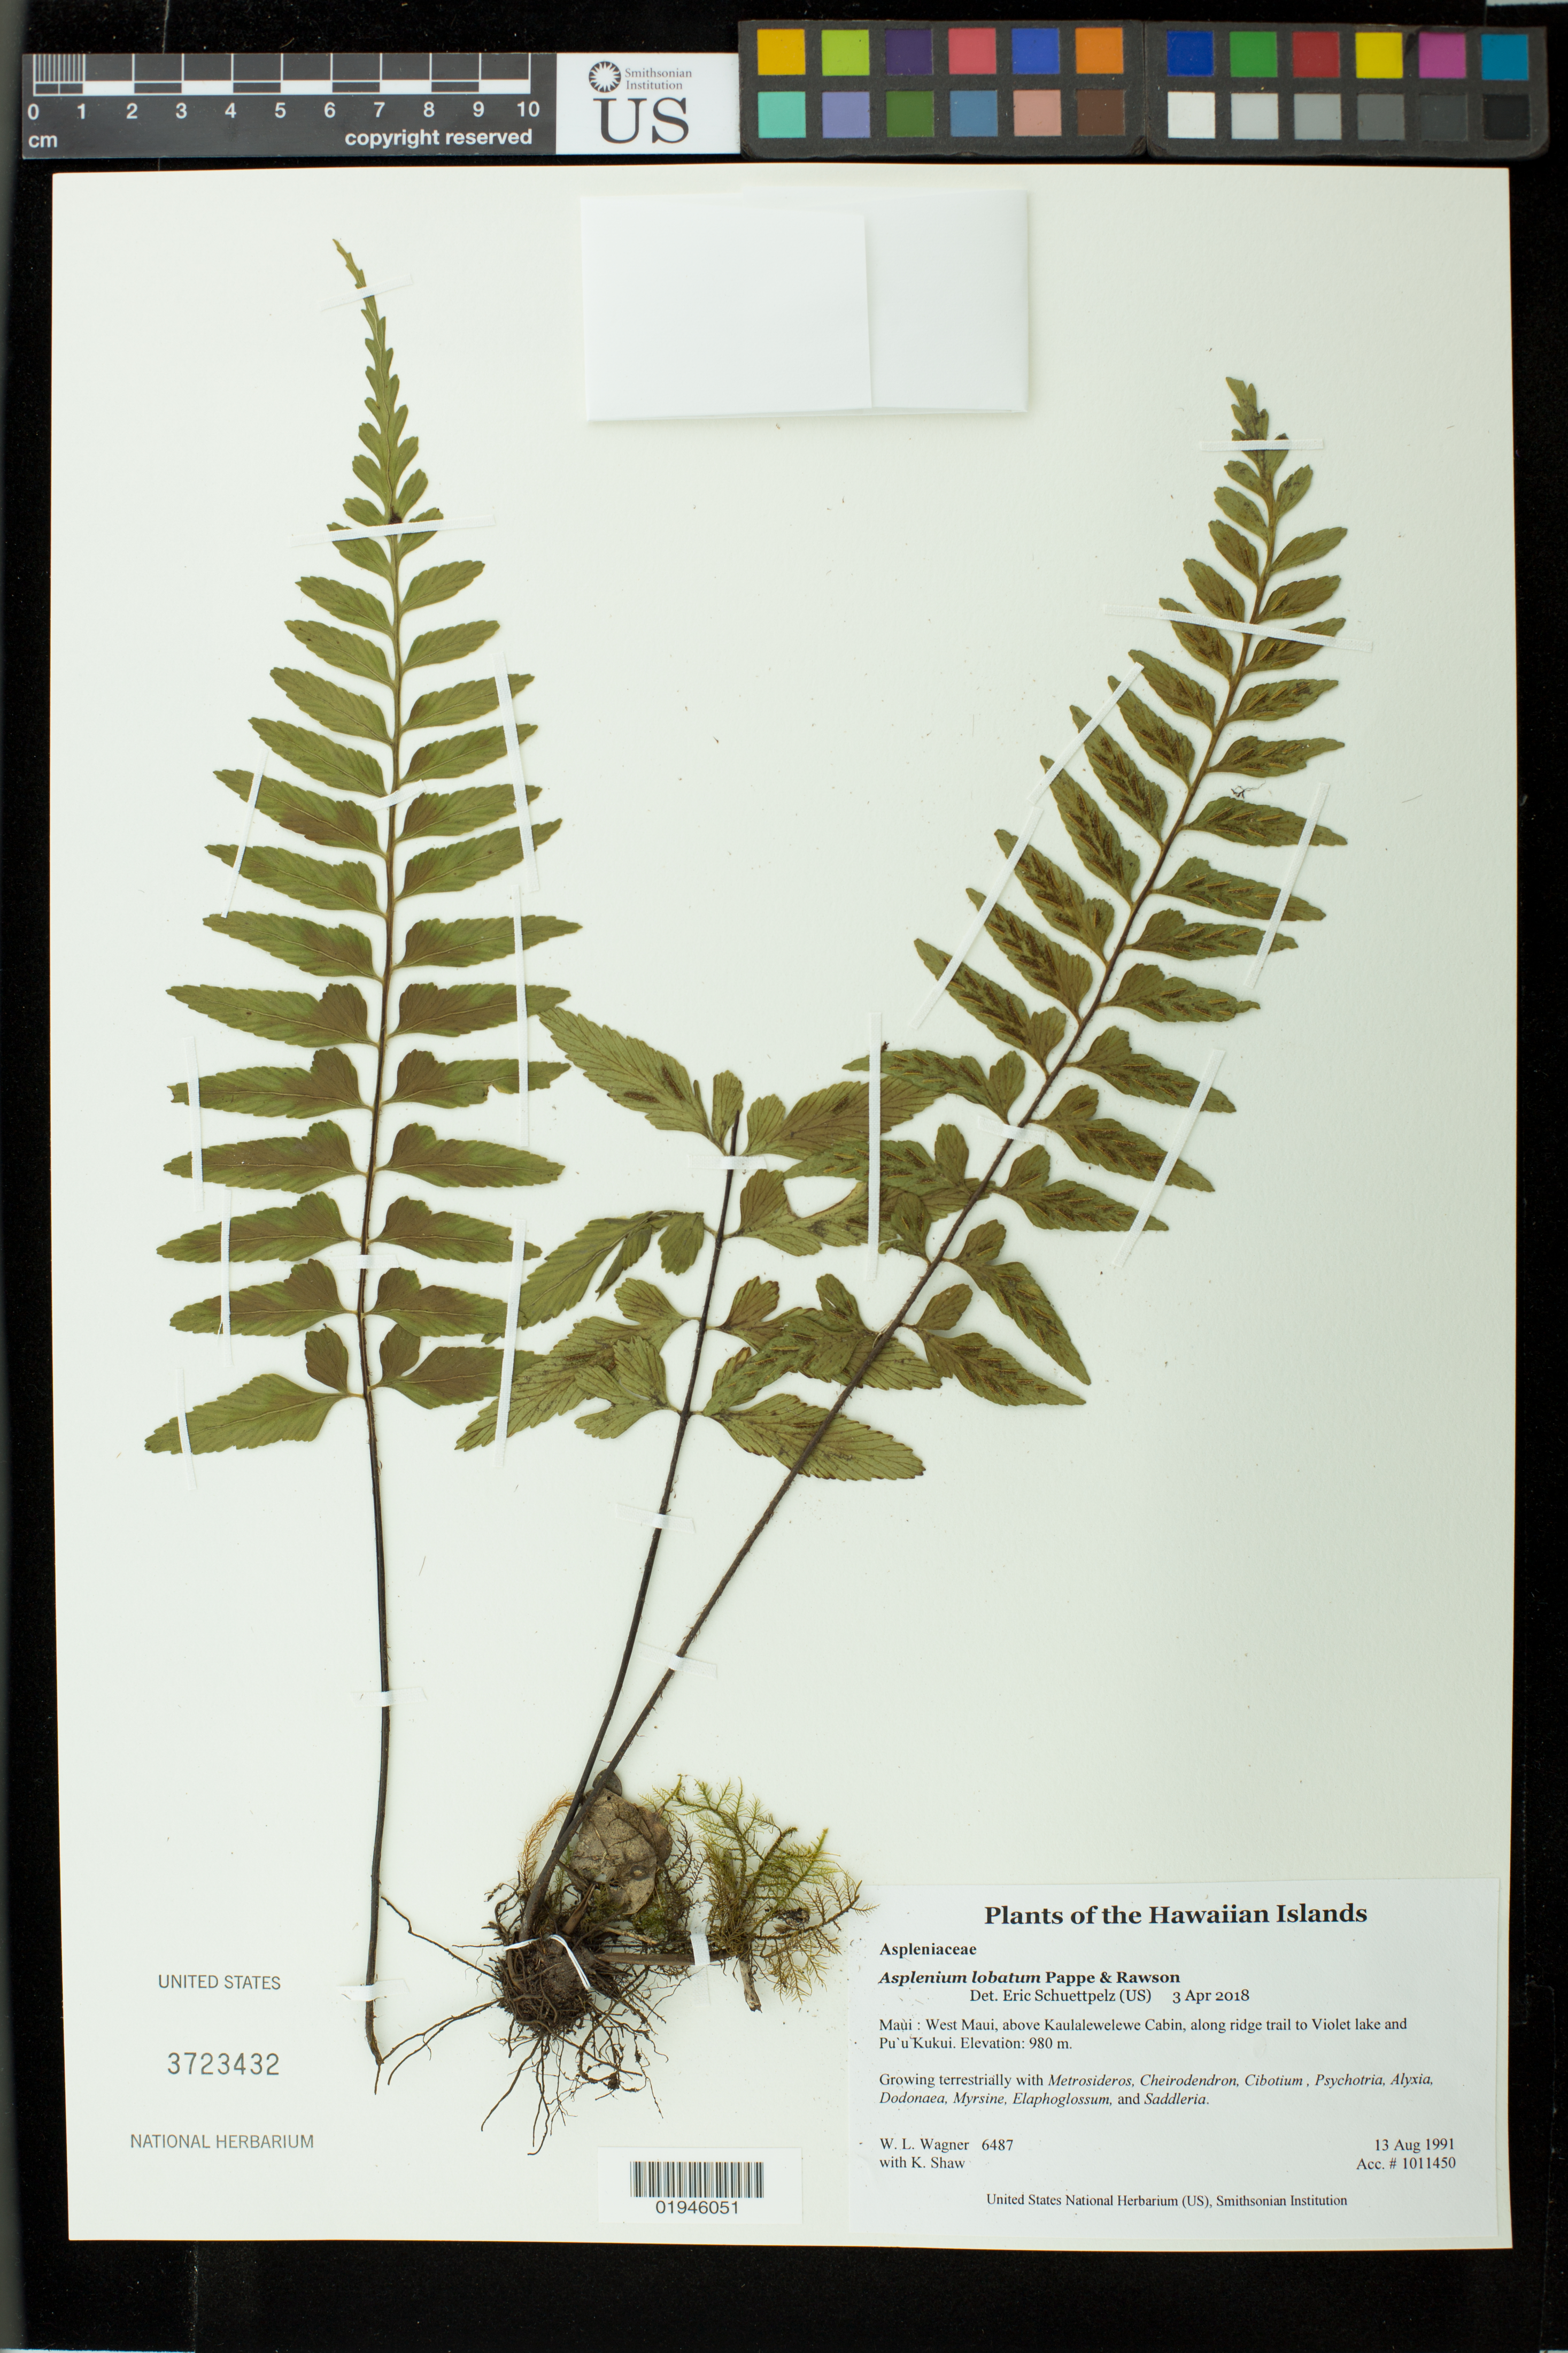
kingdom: Plantae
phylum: Tracheophyta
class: Polypodiopsida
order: Polypodiales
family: Aspleniaceae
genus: Asplenium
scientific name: Asplenium lobulatum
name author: Mett.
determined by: Schuettpelz, E., (US), Smithsonian Institution - National Museum of Natural History (UNITED STATES)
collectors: W. L. Wagner & K. Shaw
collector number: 6487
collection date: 1991-08-13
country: United States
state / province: Hawaii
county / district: Maui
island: Maui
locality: West Maui, above Kaulalewelewe Cabin, along ridge trail to Violet lake and Pu'u Kukui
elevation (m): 980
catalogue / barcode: US 3723432